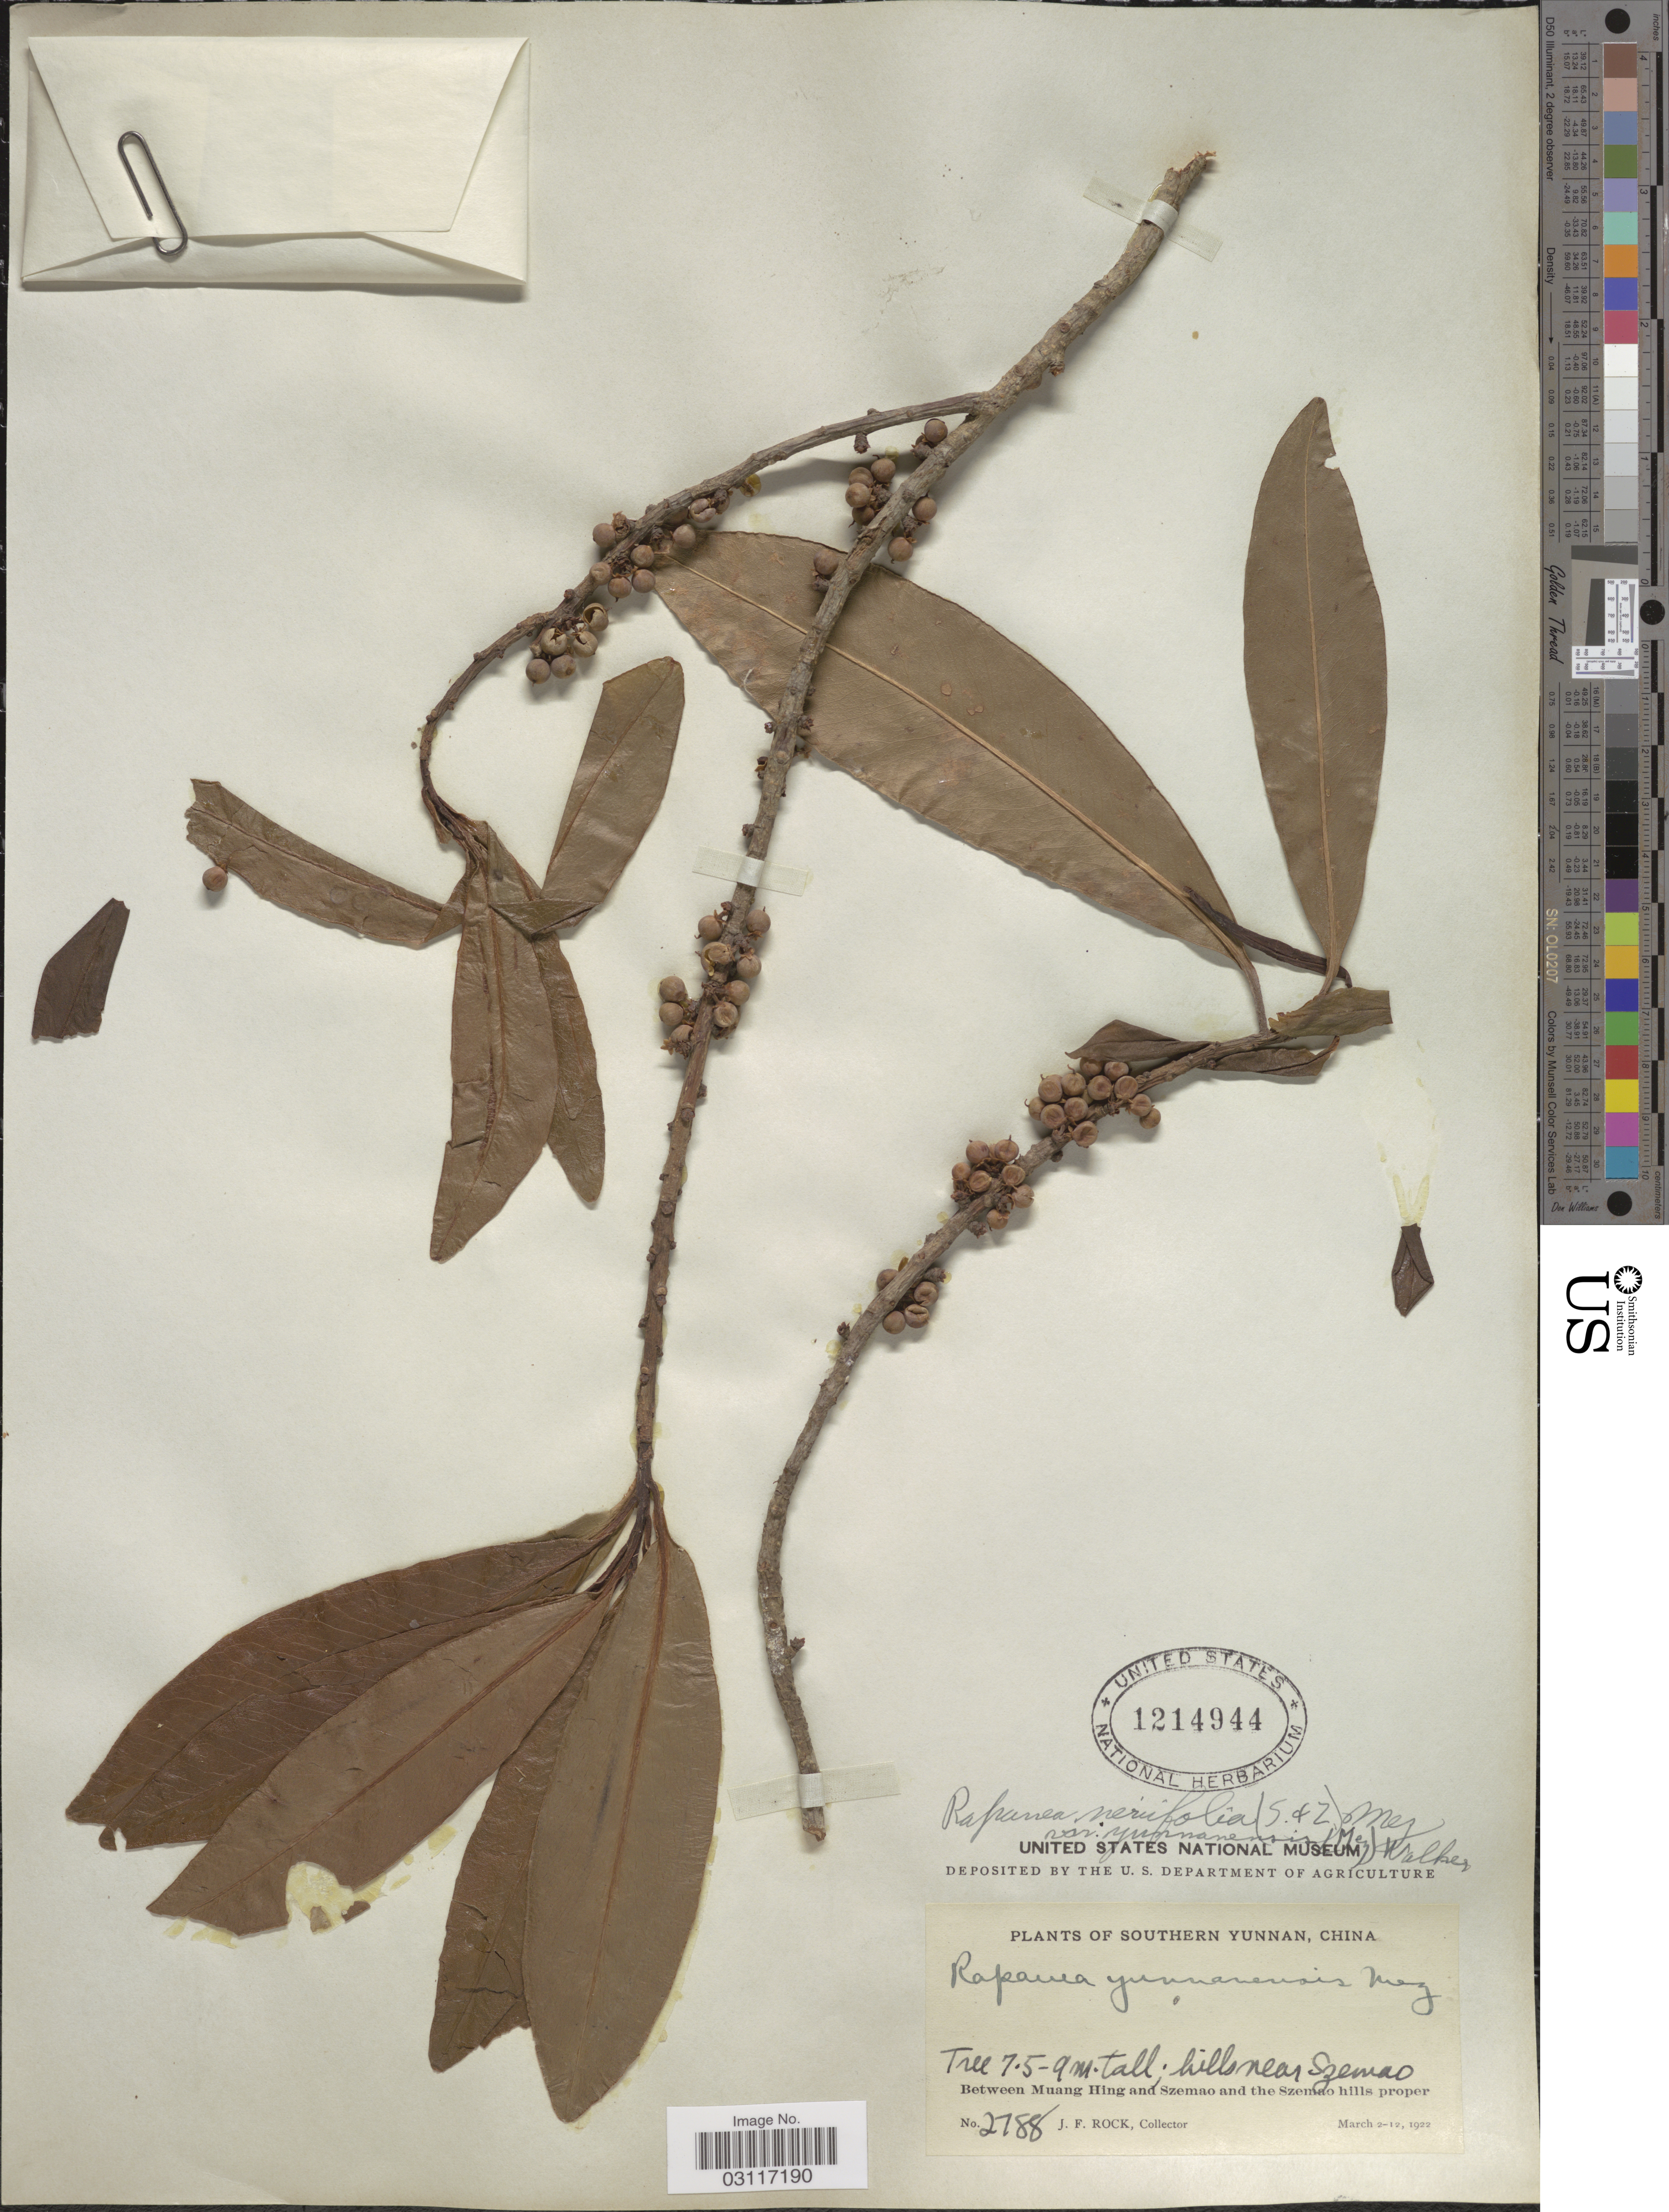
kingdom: Plantae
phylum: Tracheophyta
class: Magnoliopsida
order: Ericales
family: Primulaceae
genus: Myrsine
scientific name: Myrsine seguinii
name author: H. Lév.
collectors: J. Rock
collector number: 2788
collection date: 1922-03-02/1922-03-12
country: China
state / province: Yunnan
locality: Hills neare Szemao. Between Muang Hing and Szemao and the Szemao hills proper.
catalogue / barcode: US 1214944